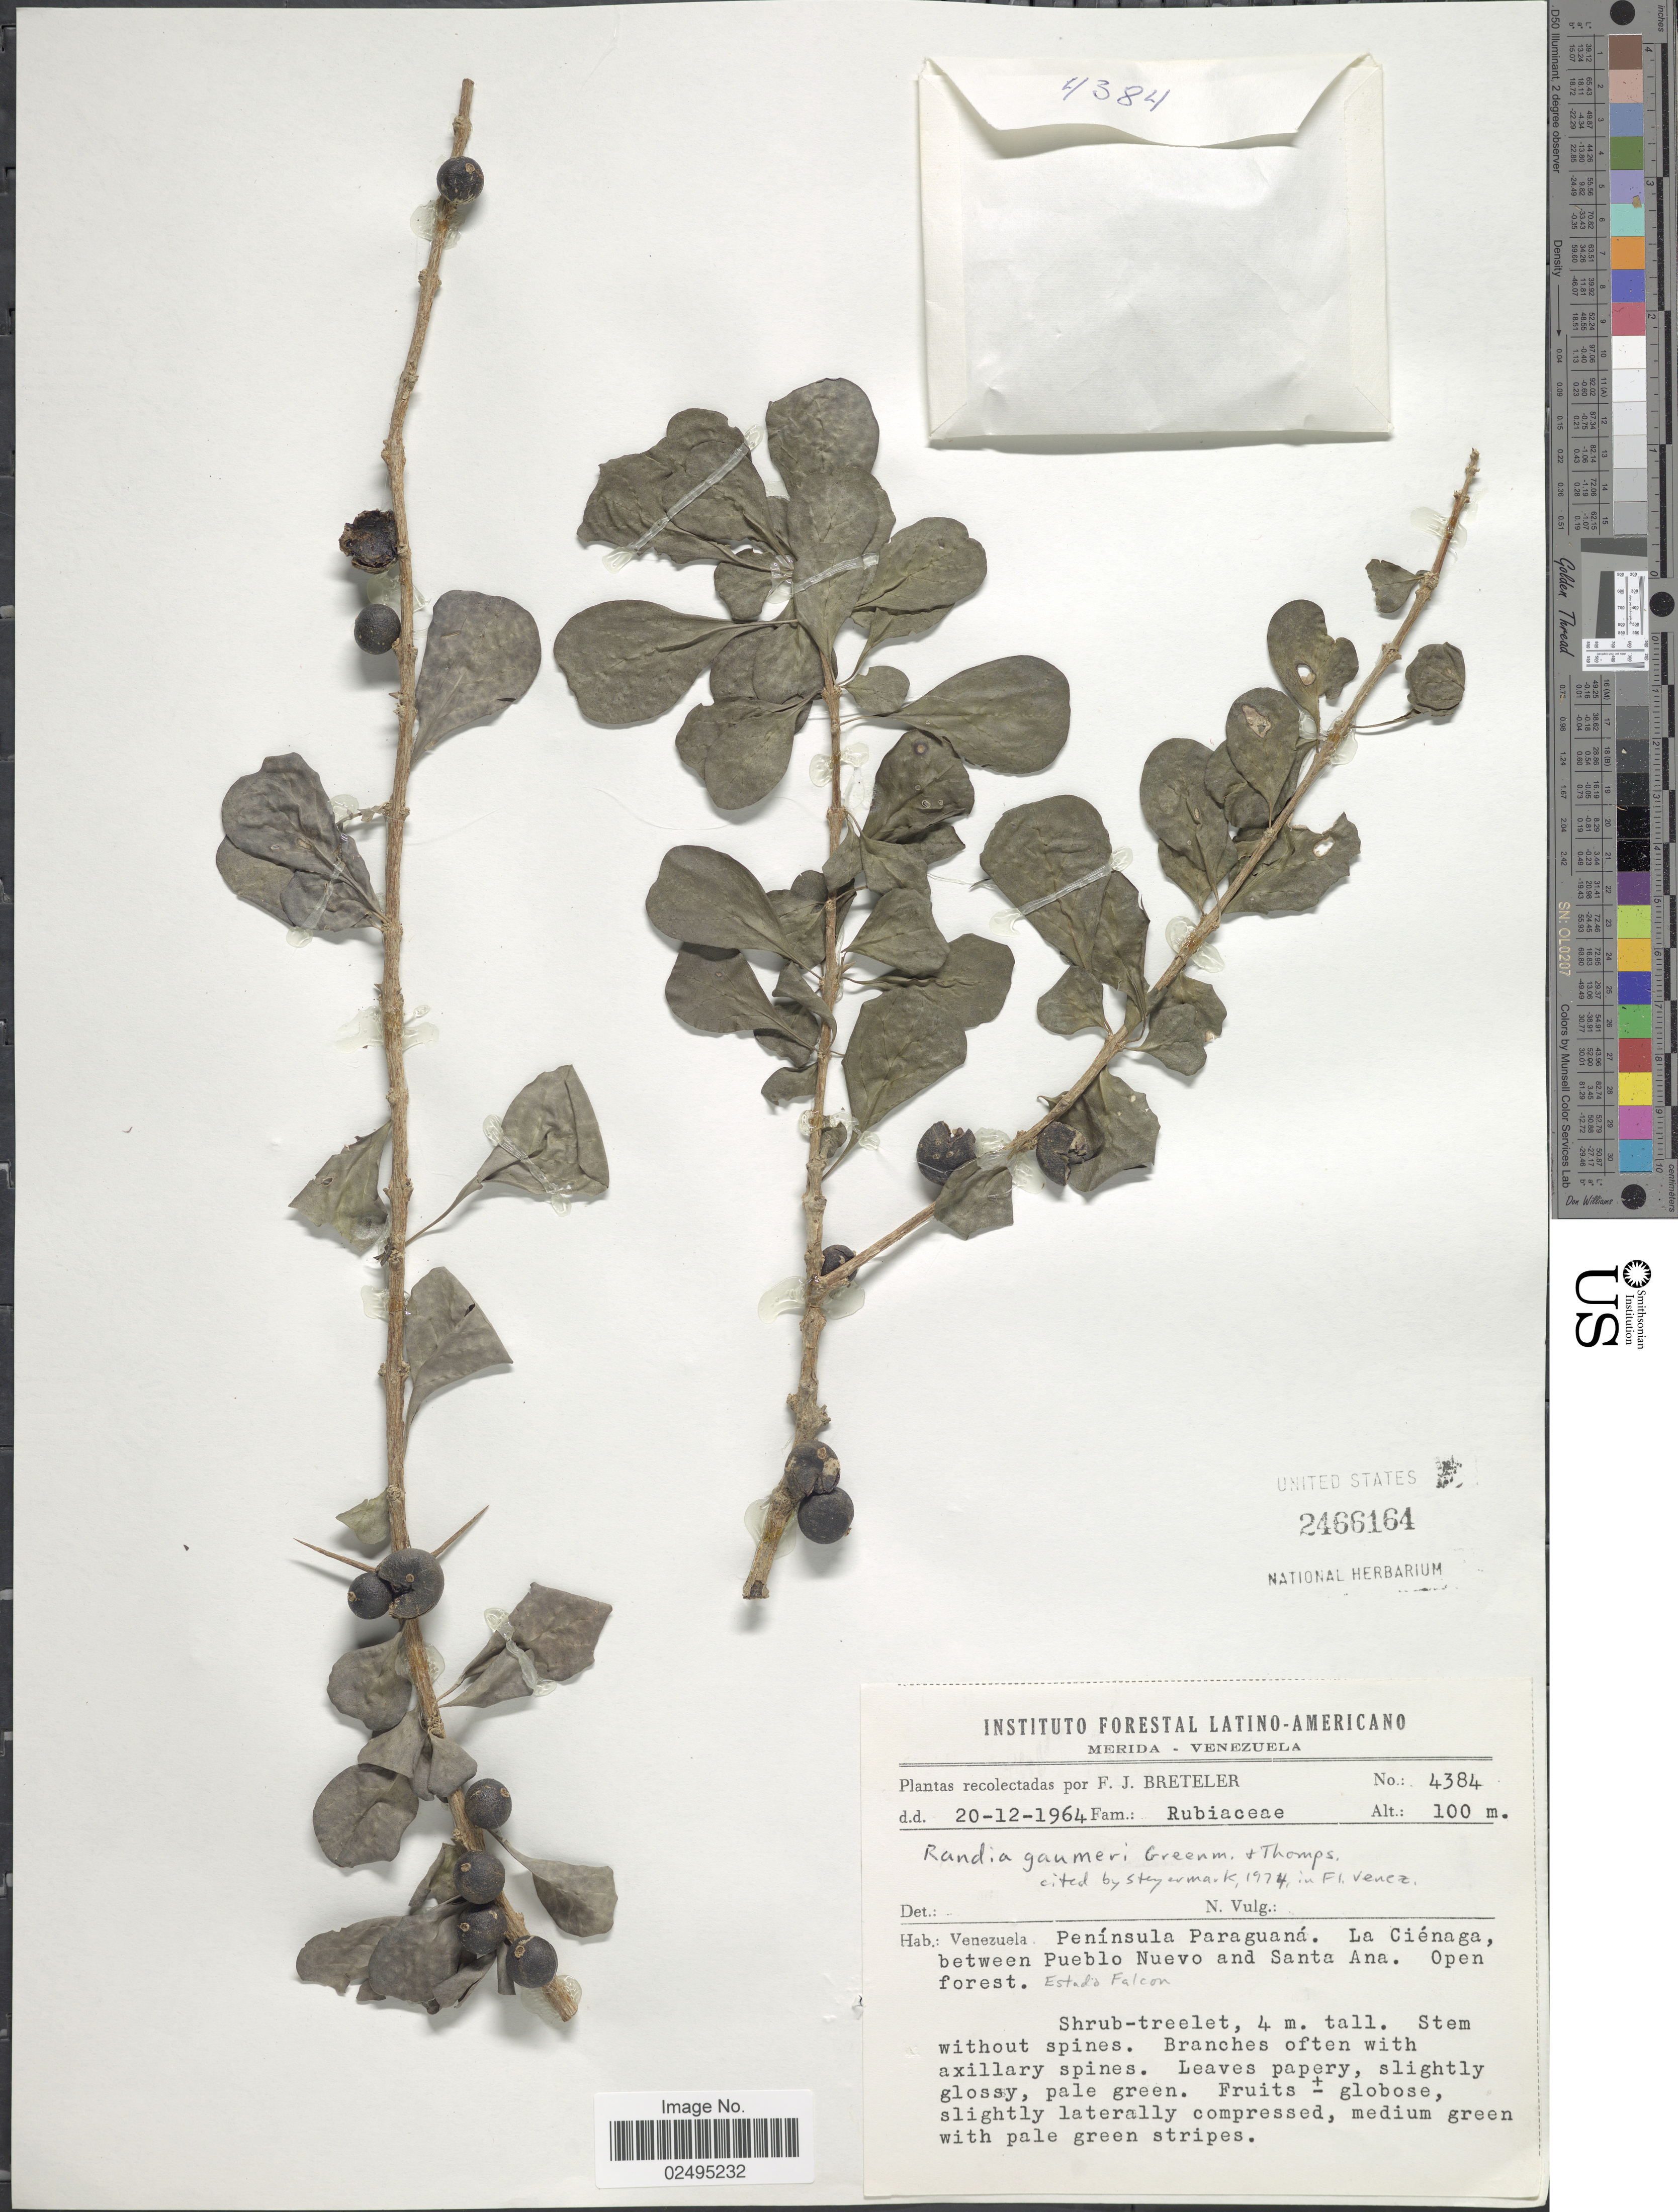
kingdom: Plantae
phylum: Tracheophyta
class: Magnoliopsida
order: Gentianales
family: Rubiaceae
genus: Randia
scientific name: Randia gaumeri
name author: Greenm. & C.H. Thomps.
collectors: F. J. Breteler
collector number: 4384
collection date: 1964-12-20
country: Venezuela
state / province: Falcón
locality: Peninsula Paraguana, La Cienaga, between Pueblo Nuevo and Santa Ana, Estado Falcon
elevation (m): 100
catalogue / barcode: US 2466164